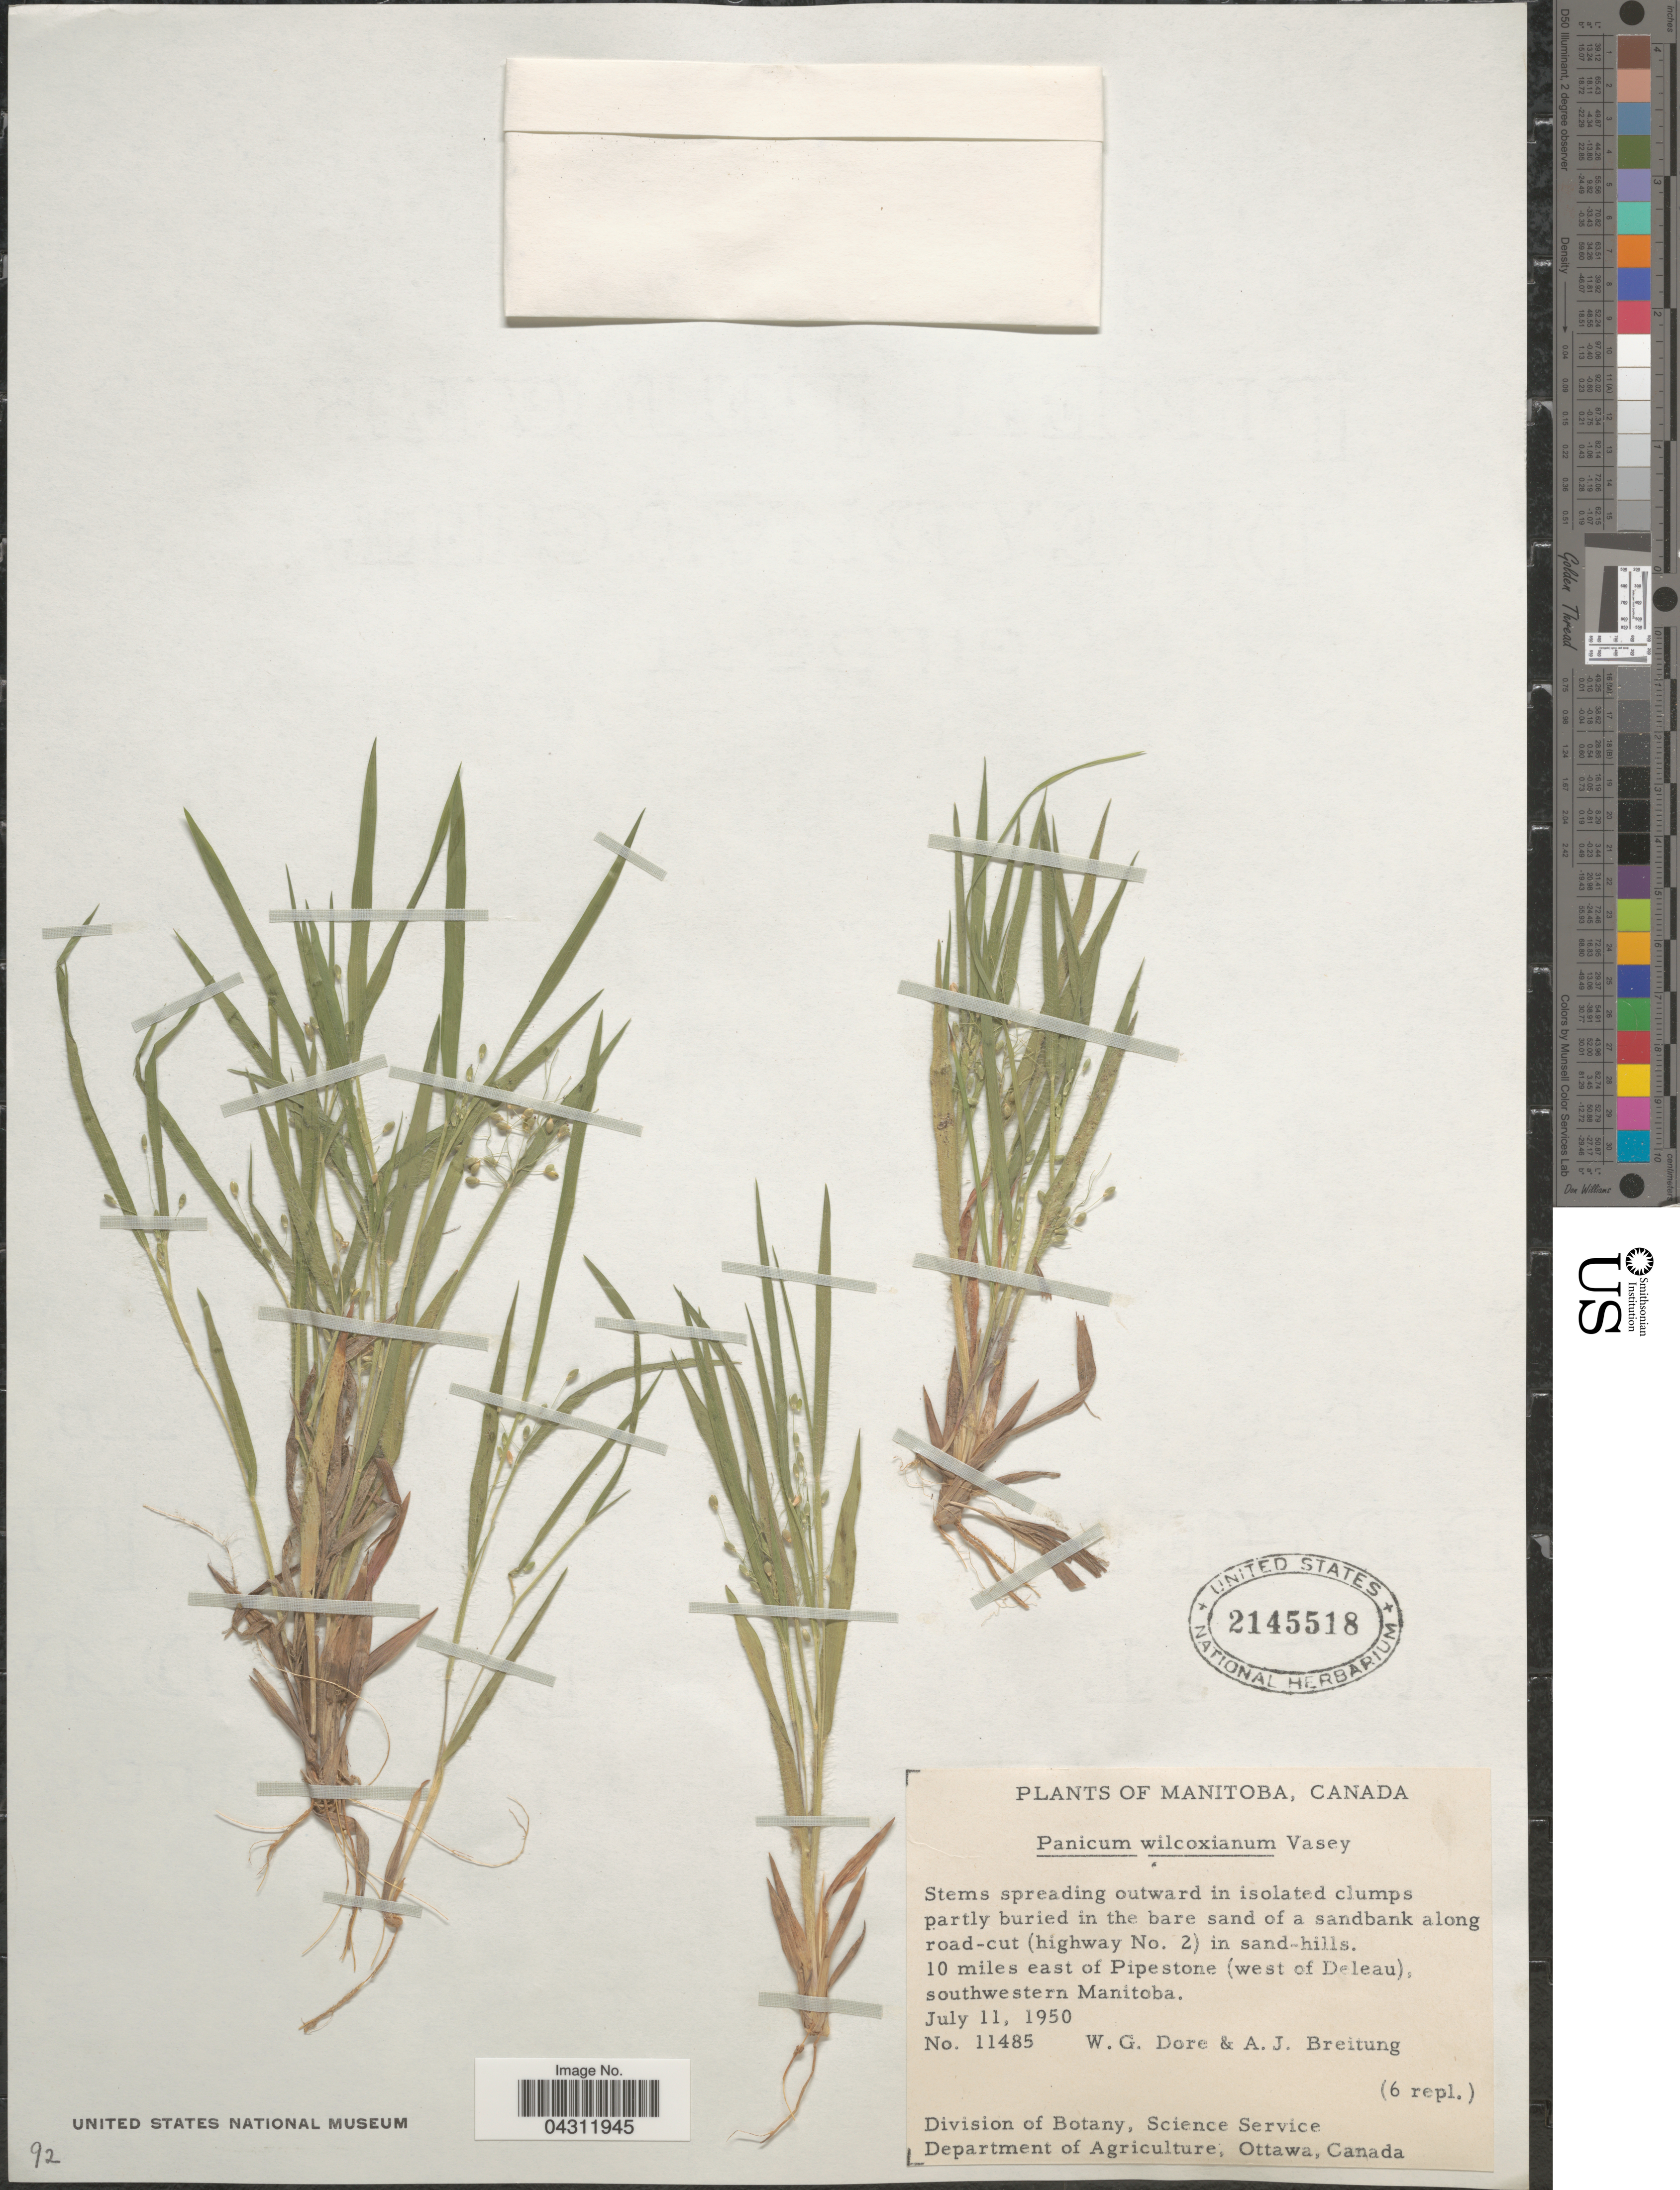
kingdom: Plantae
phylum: Tracheophyta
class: Liliopsida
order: Poales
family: Poaceae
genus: Dichanthelium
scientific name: Dichanthelium wilcoxianum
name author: Freckmann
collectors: W. Dore & A. Breitung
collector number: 11485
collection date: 1950-07-11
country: Canada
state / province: Manitoba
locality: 10 miles east of Pipestone (west of Deleau), southwestern Manitoba.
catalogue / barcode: US 2145518